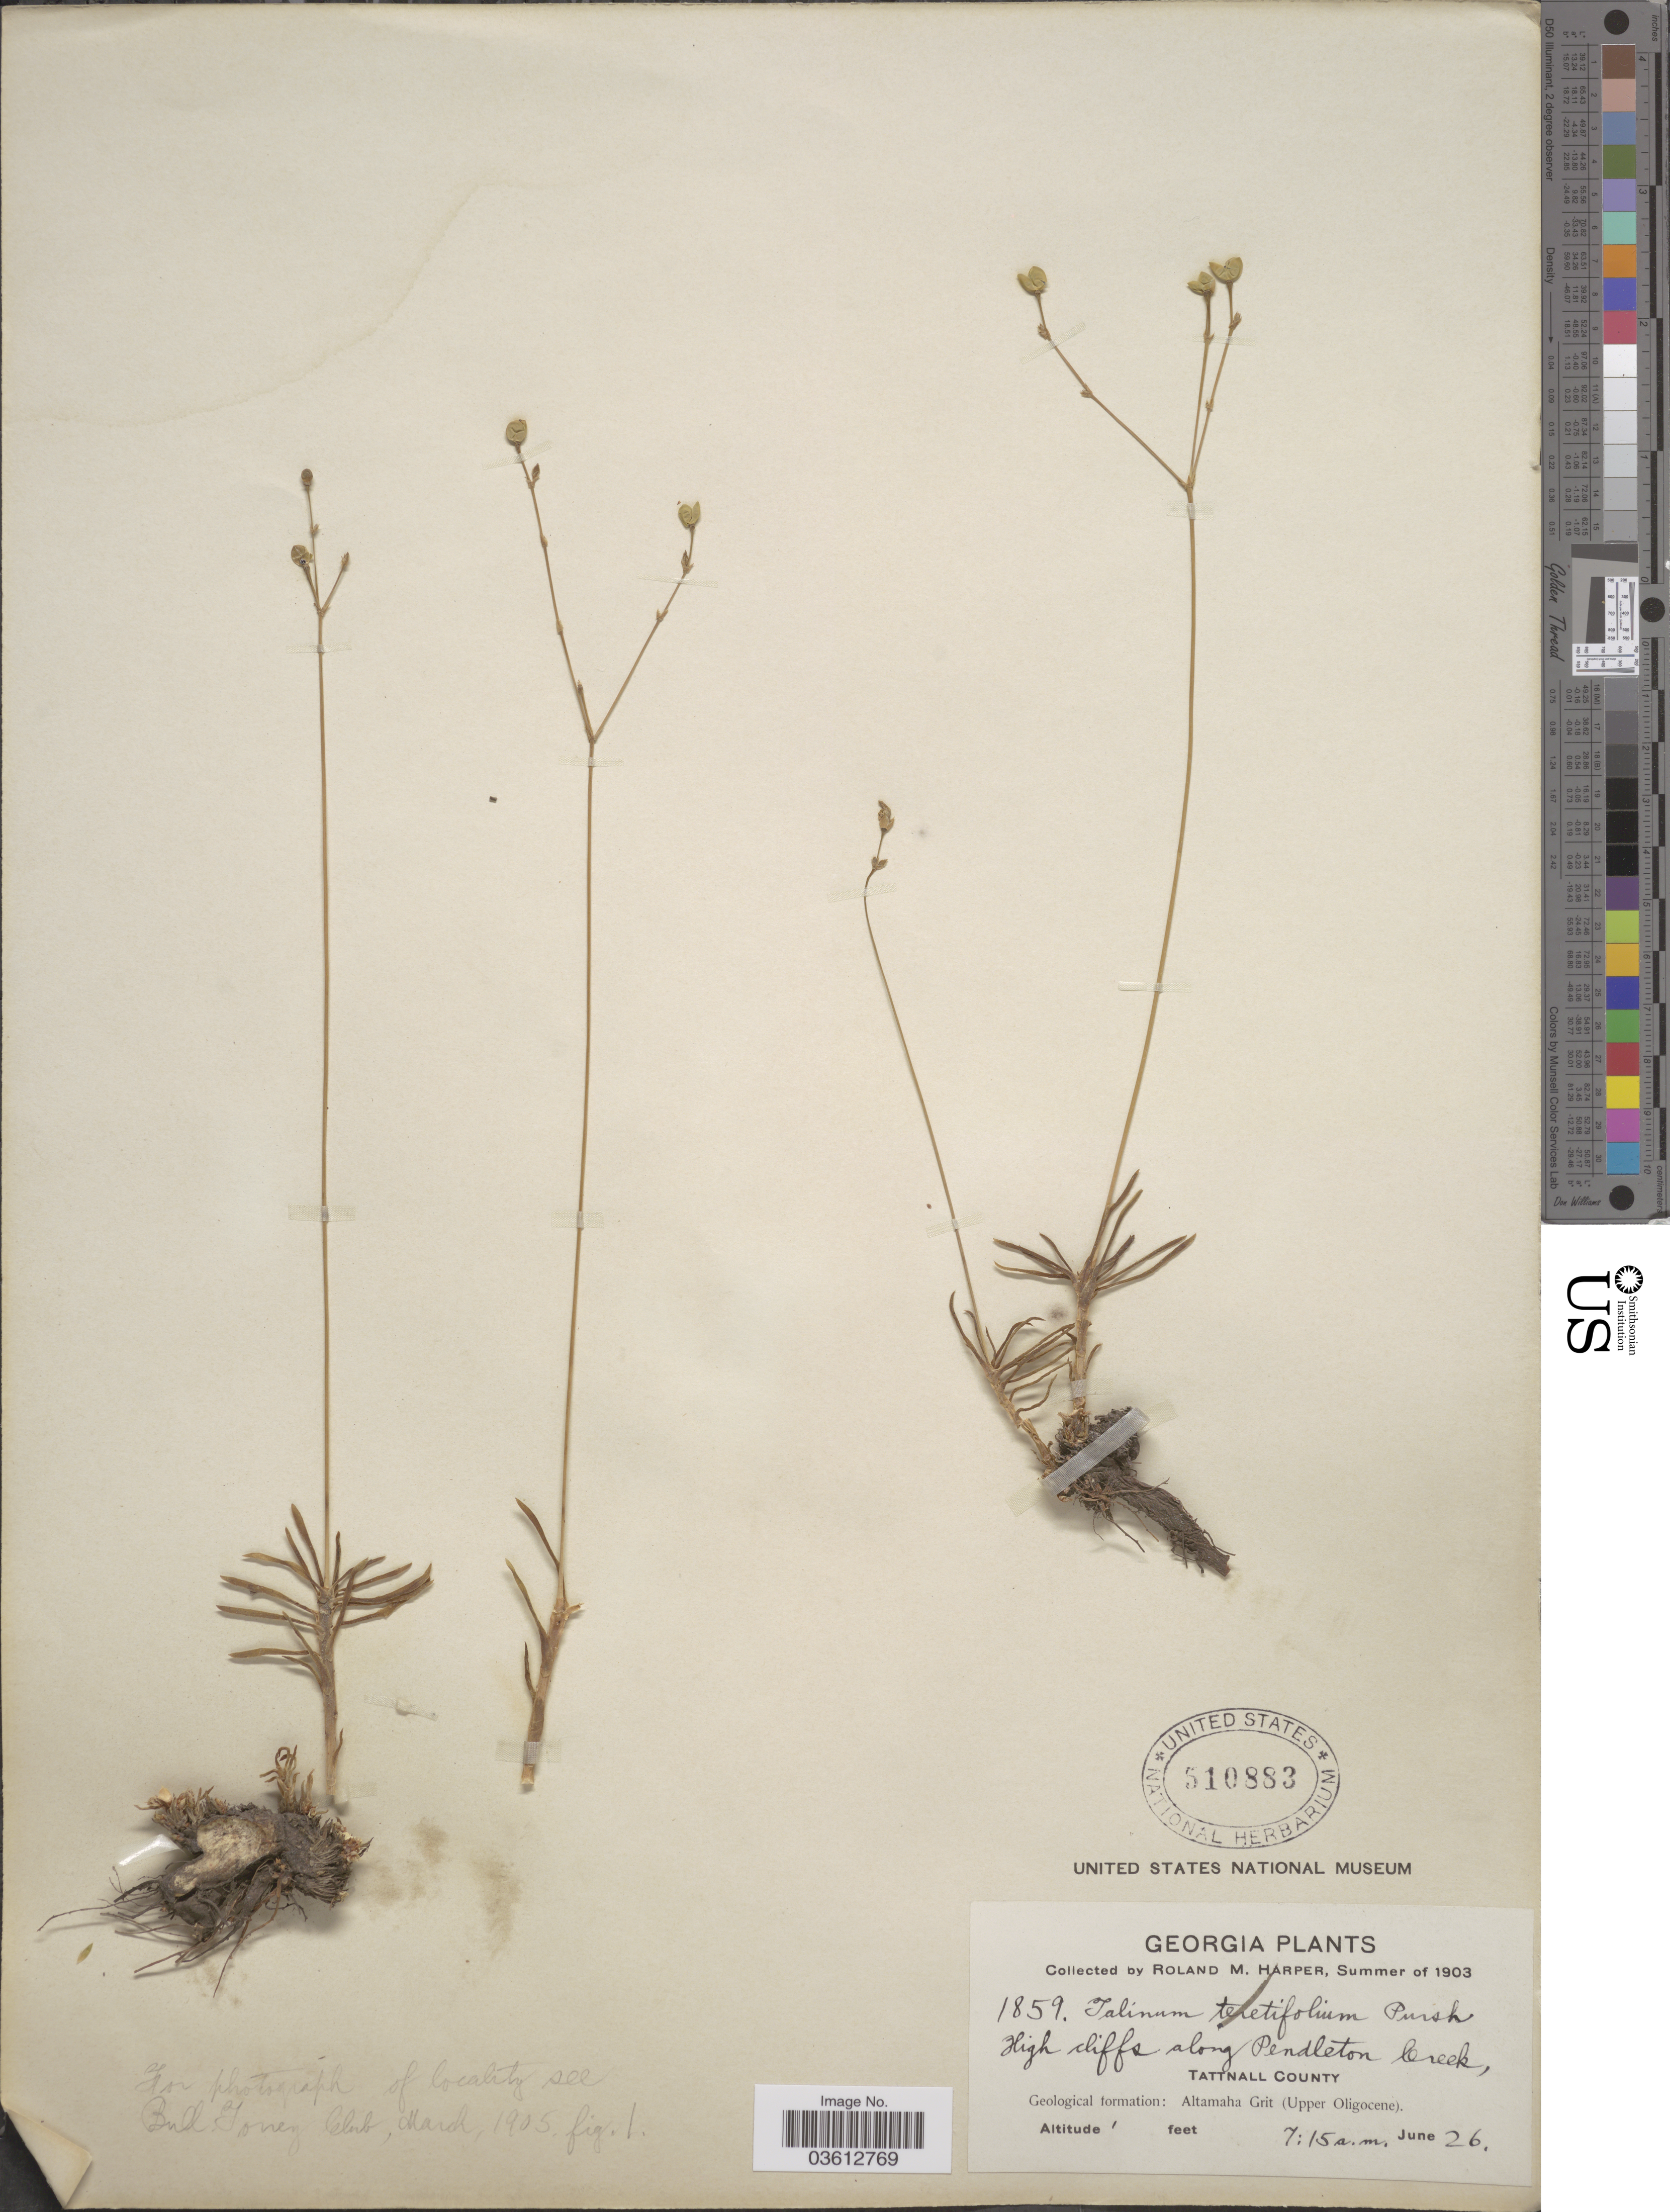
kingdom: Plantae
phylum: Tracheophyta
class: Magnoliopsida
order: Caryophyllales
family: Talinaceae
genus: Talinum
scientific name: Talinum teretifolium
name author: Pursh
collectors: R. M. Harper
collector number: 1859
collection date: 1903-06-26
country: United States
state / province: Georgia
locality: High cliffs along Pendleton Creek, Tattnall County. Geological formation: Altamaha Grit (Upper Oligocene).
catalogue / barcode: US 510883